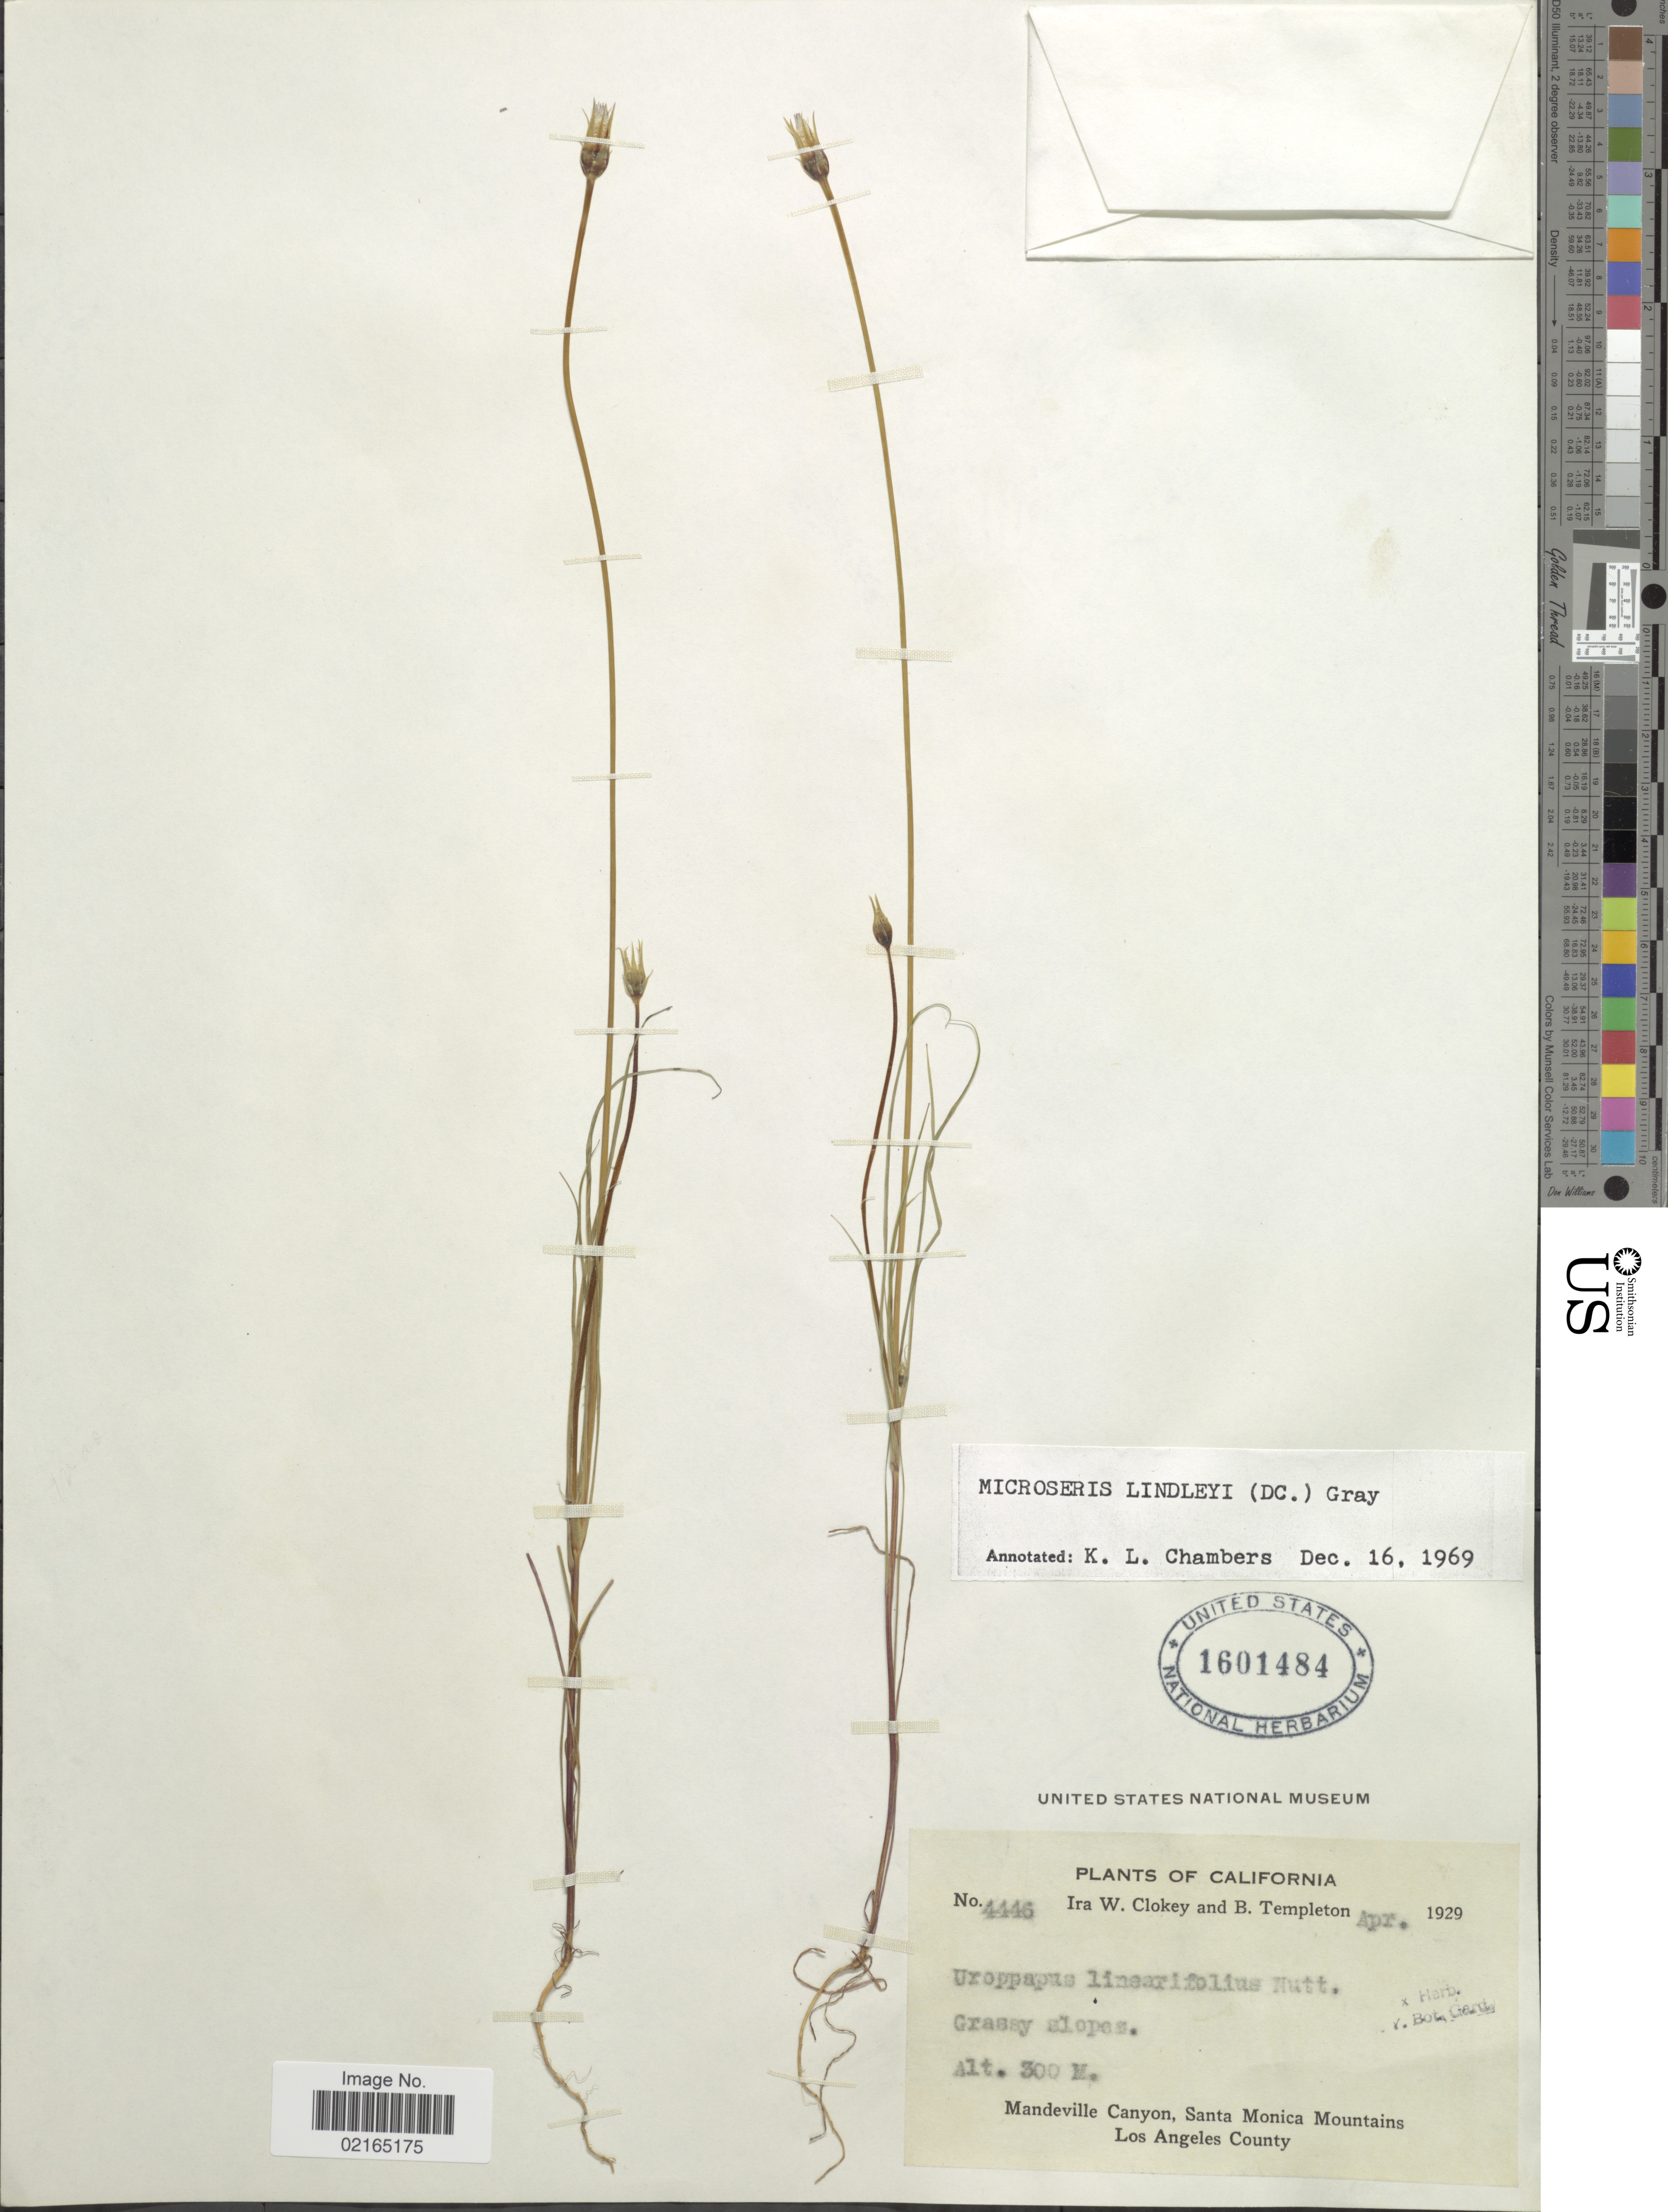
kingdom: Plantae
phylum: Tracheophyta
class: Magnoliopsida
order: Asterales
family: Asteraceae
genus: Uropappus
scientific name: Uropappus lindleyi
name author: (DC.) Nutt.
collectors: I. W. Clokey & B. Templeton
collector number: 4446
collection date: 1929-04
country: United States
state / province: California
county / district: Los Angeles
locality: Mandeville Canyon, Santa Monica Mountains, Los Angeles County.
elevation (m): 300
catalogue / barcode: US 1601484